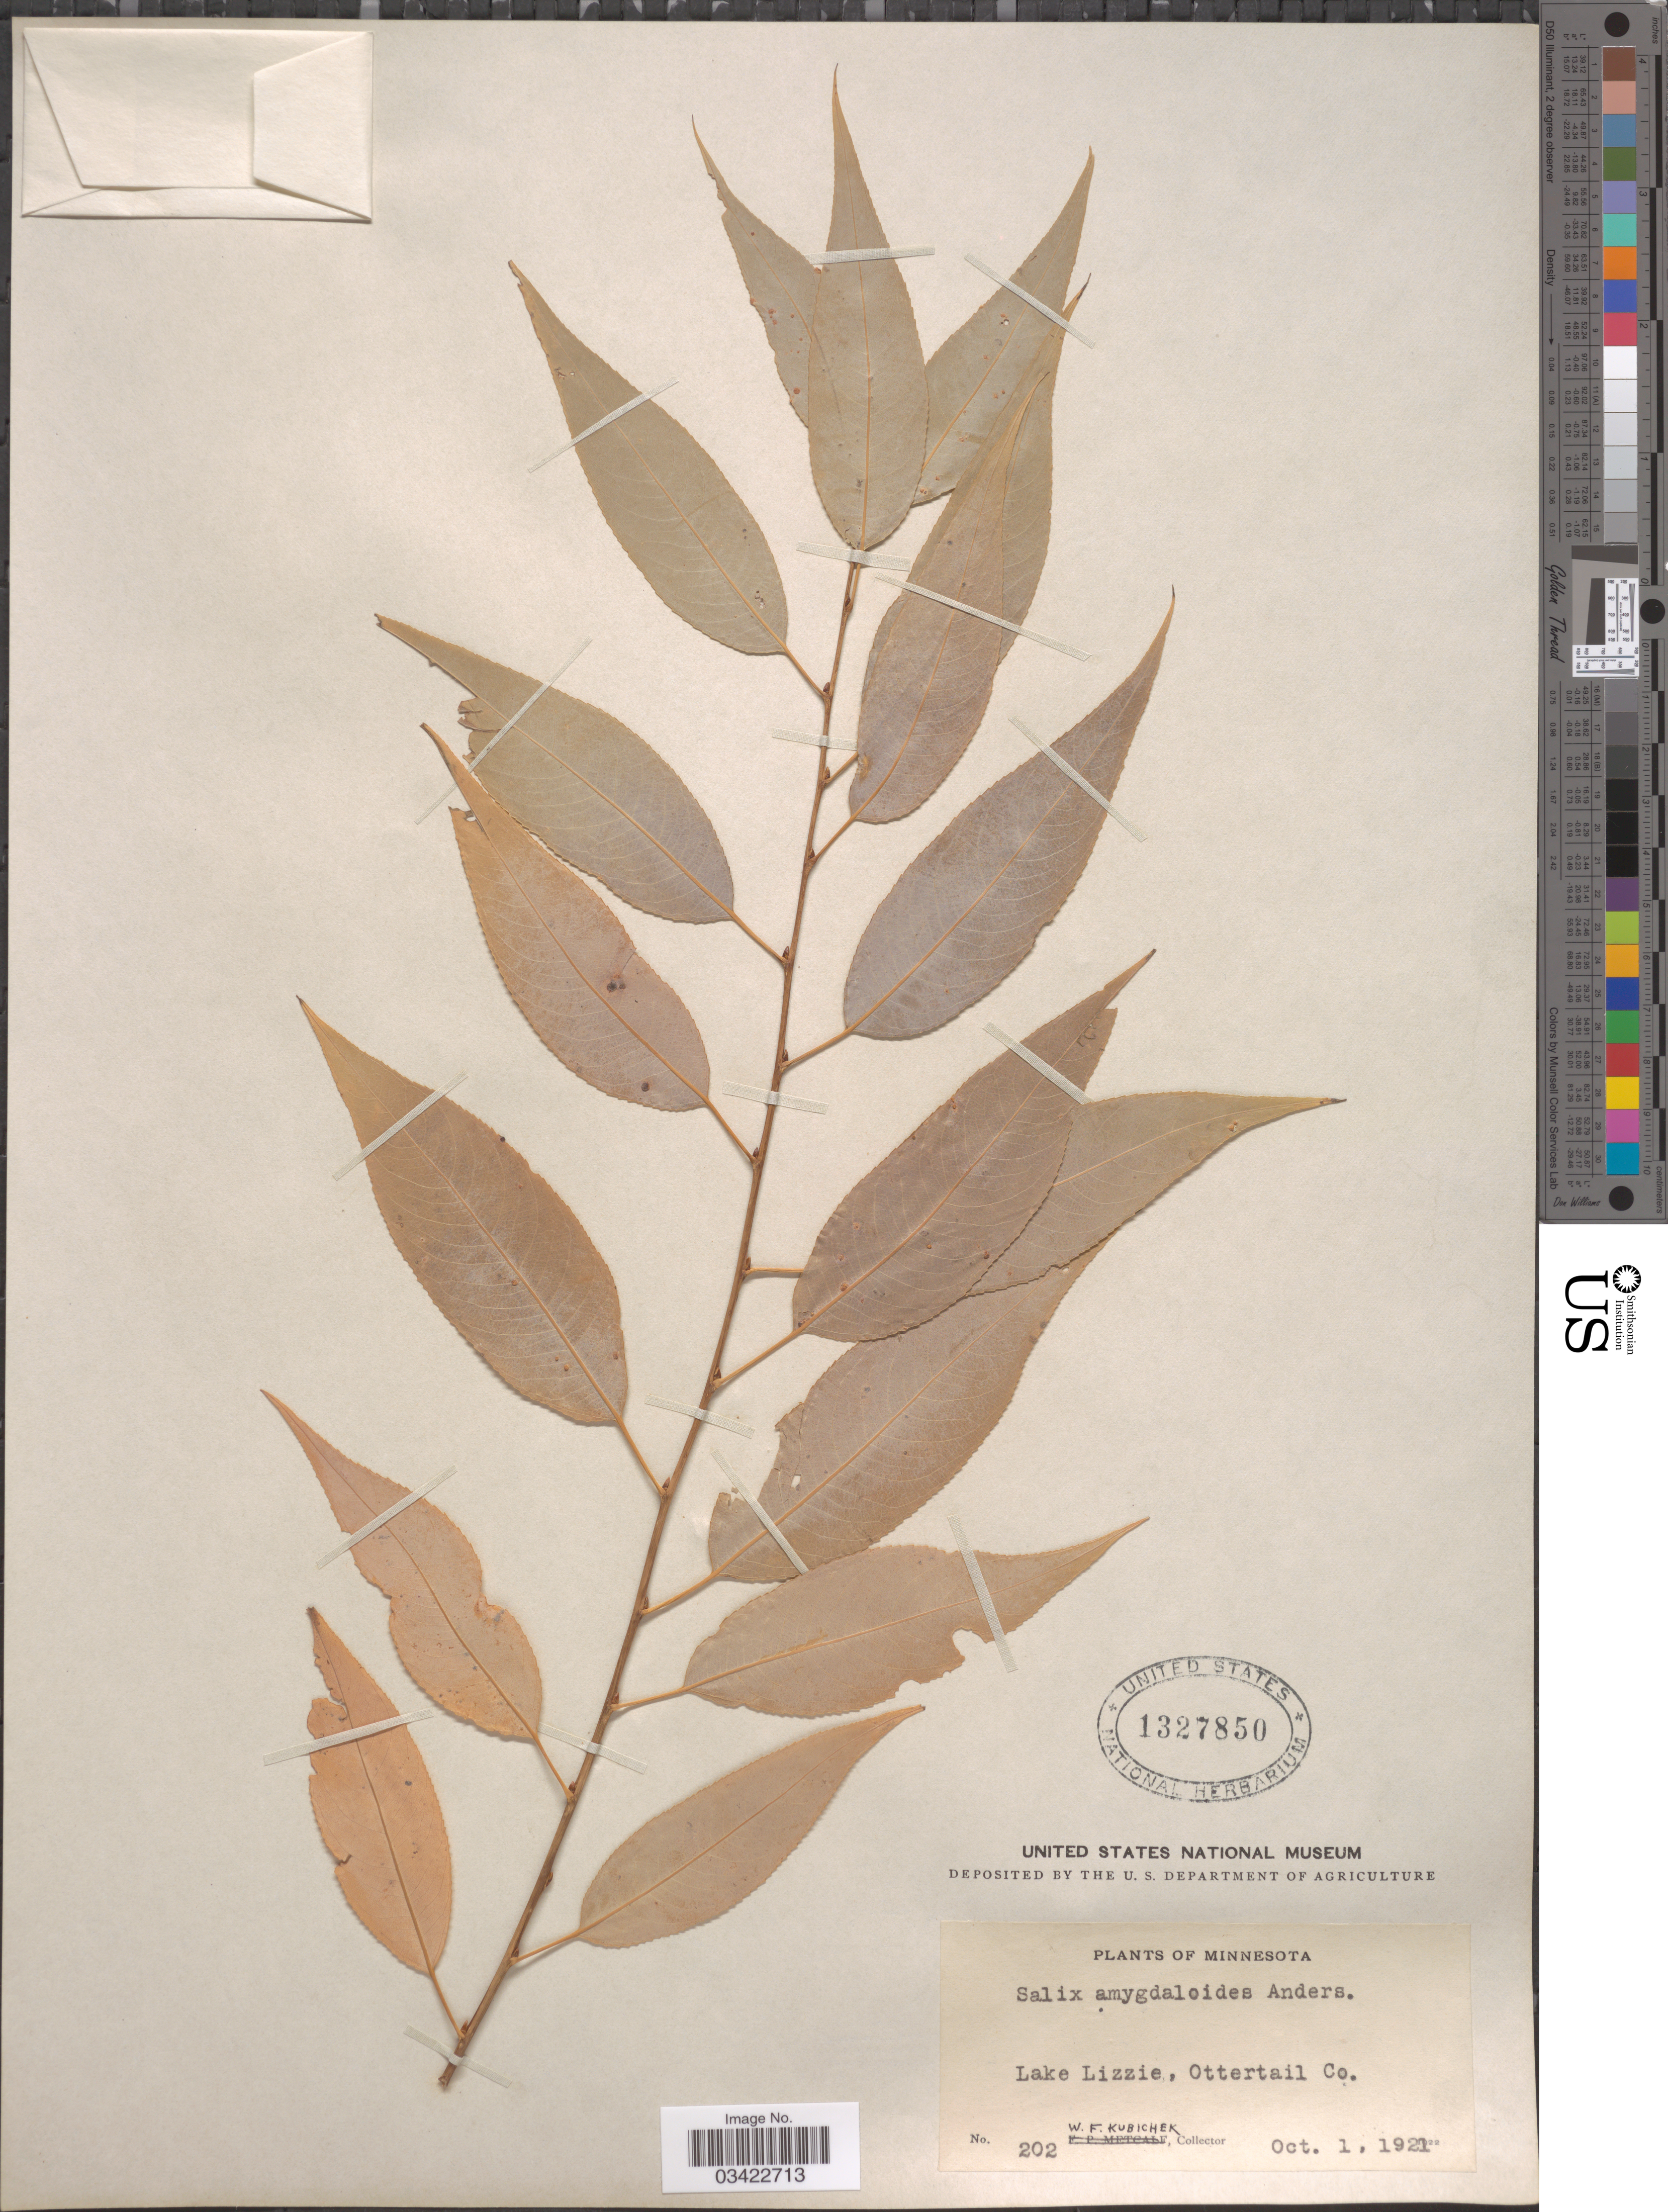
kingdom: Plantae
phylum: Tracheophyta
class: Magnoliopsida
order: Malpighiales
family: Salicaceae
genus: Salix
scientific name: Salix amygdaloides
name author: Andersson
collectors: W. Kubichek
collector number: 202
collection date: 1921-10-01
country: United States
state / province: Minnesota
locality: Lake Lizzie, Ottertail Co.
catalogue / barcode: US 1327850